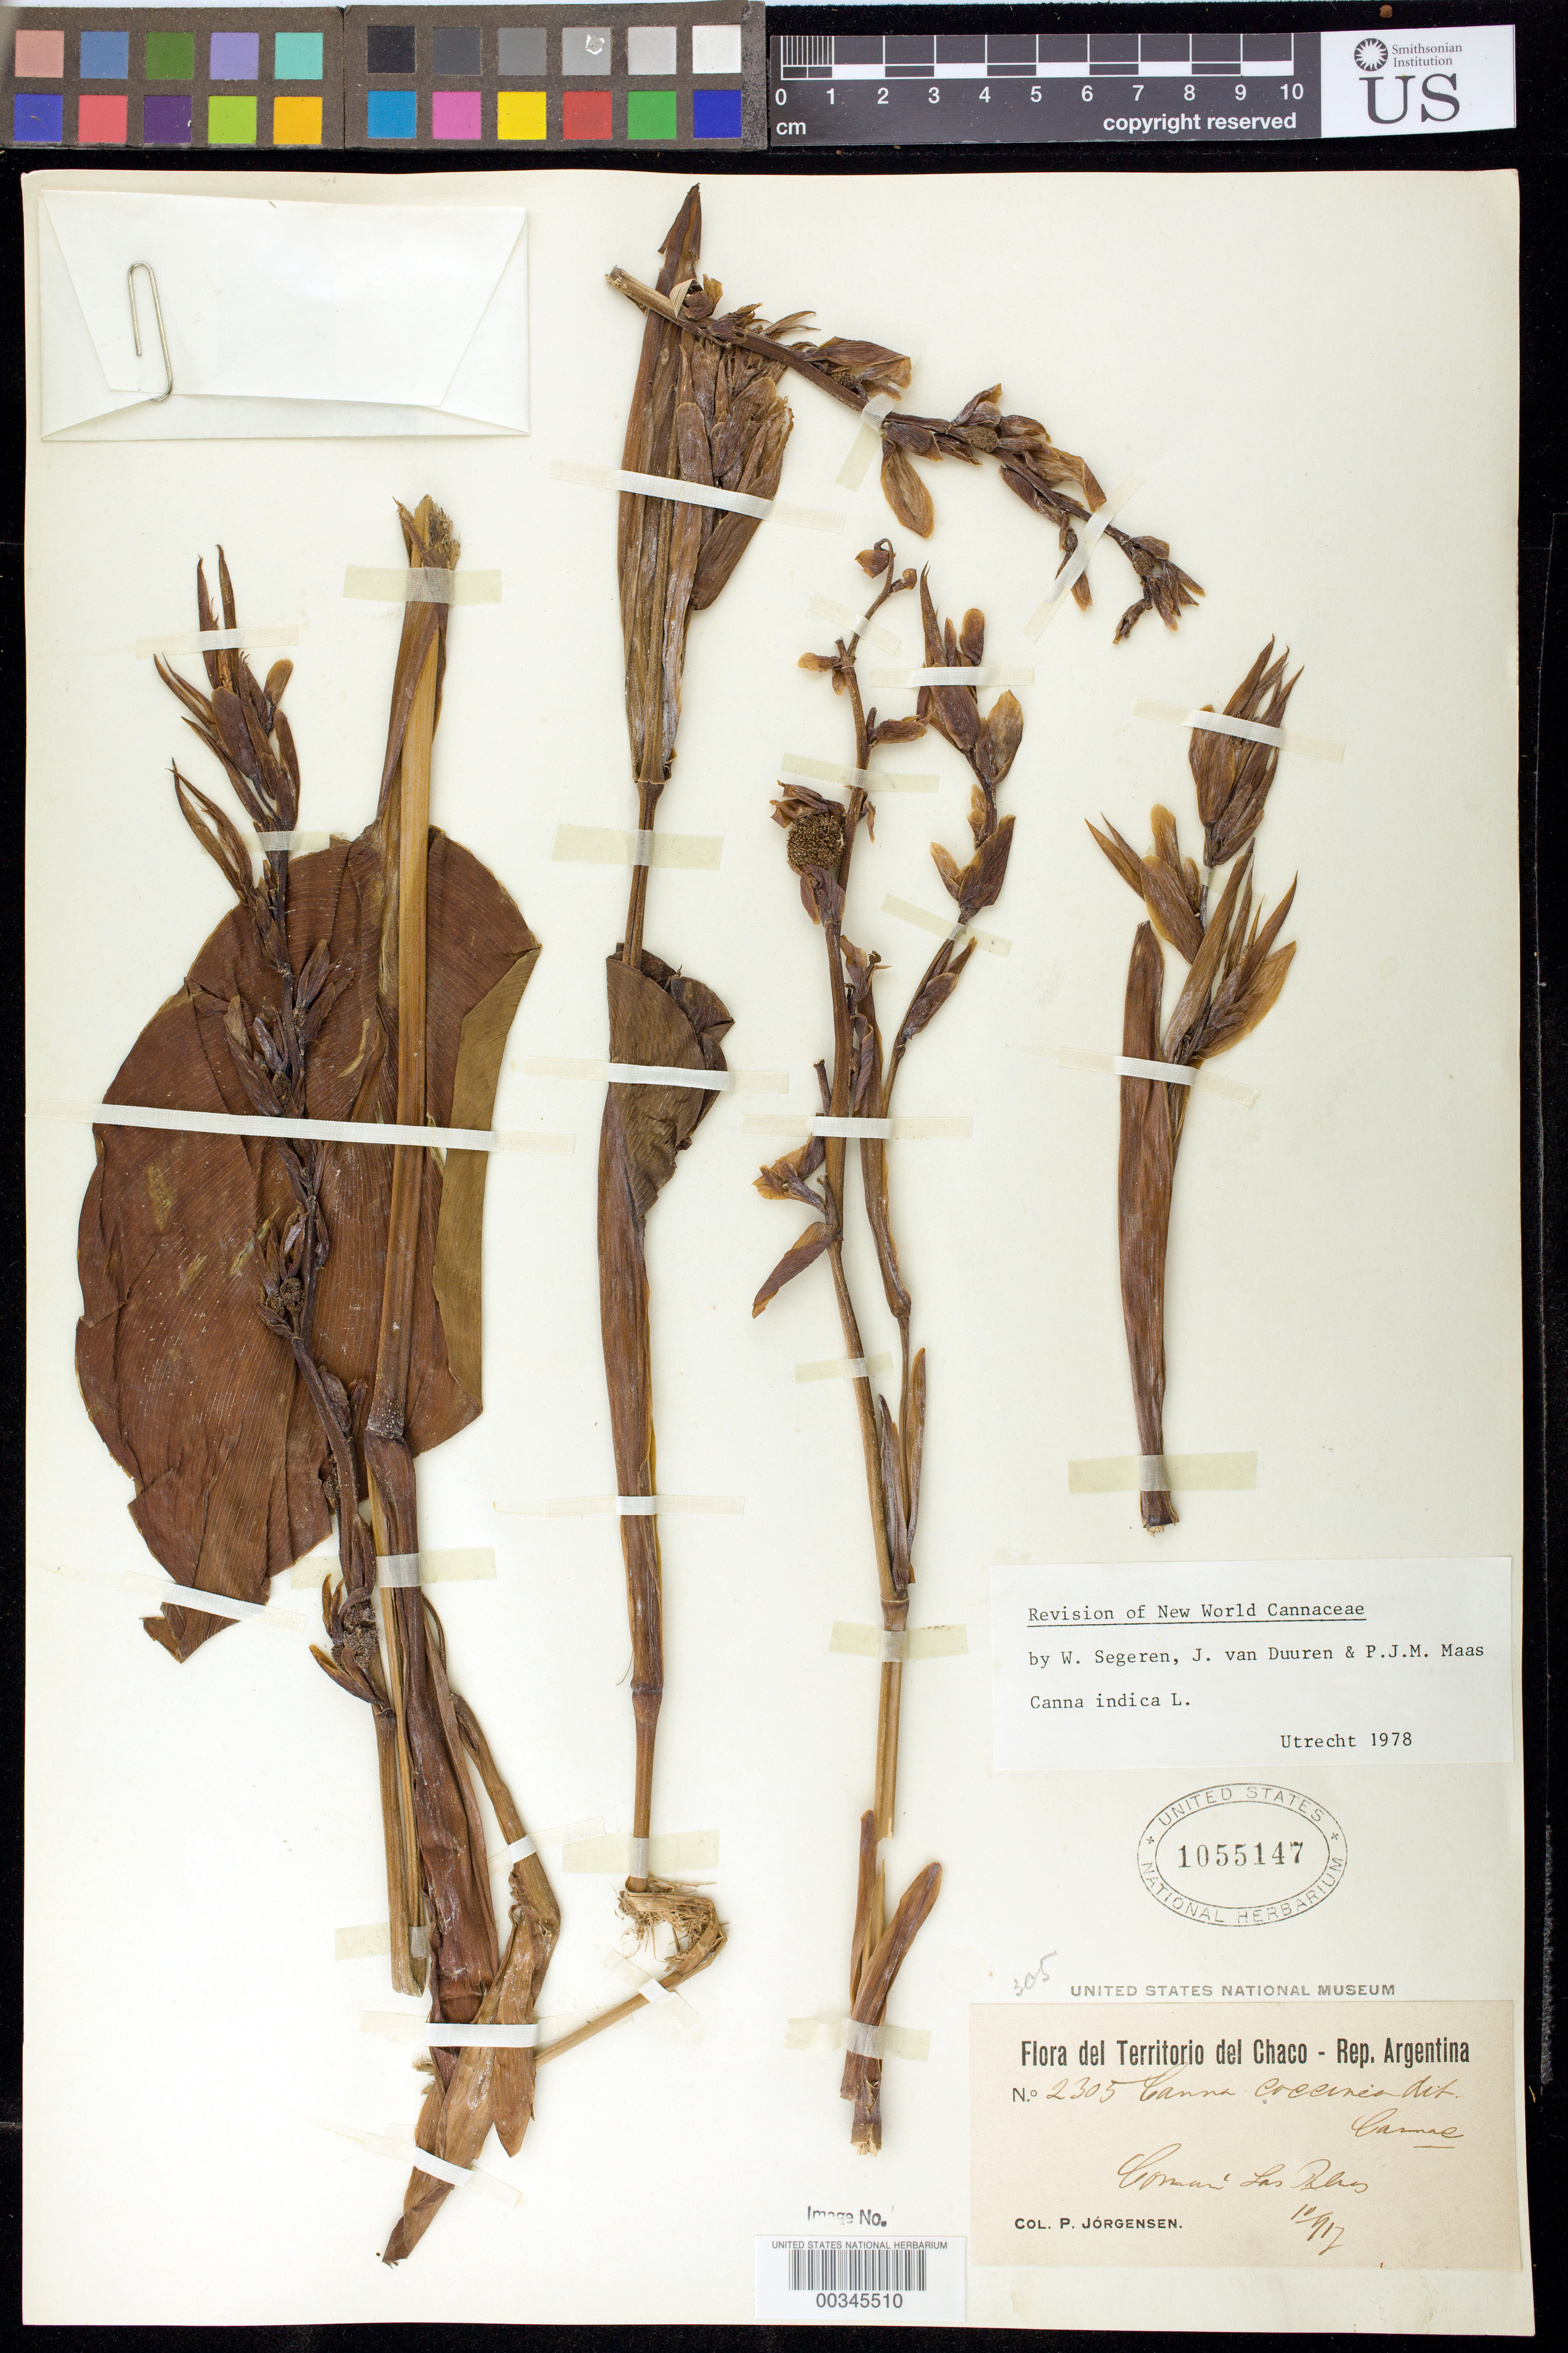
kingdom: Plantae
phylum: Tracheophyta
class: Liliopsida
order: Zingiberales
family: Cannaceae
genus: Canna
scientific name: Canna indica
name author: L.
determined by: Segeren, W.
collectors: P. Jorgensen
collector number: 2305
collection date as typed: Oct 1917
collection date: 1917-10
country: Argentina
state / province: Chaco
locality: Comun las Palmas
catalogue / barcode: US 1055147